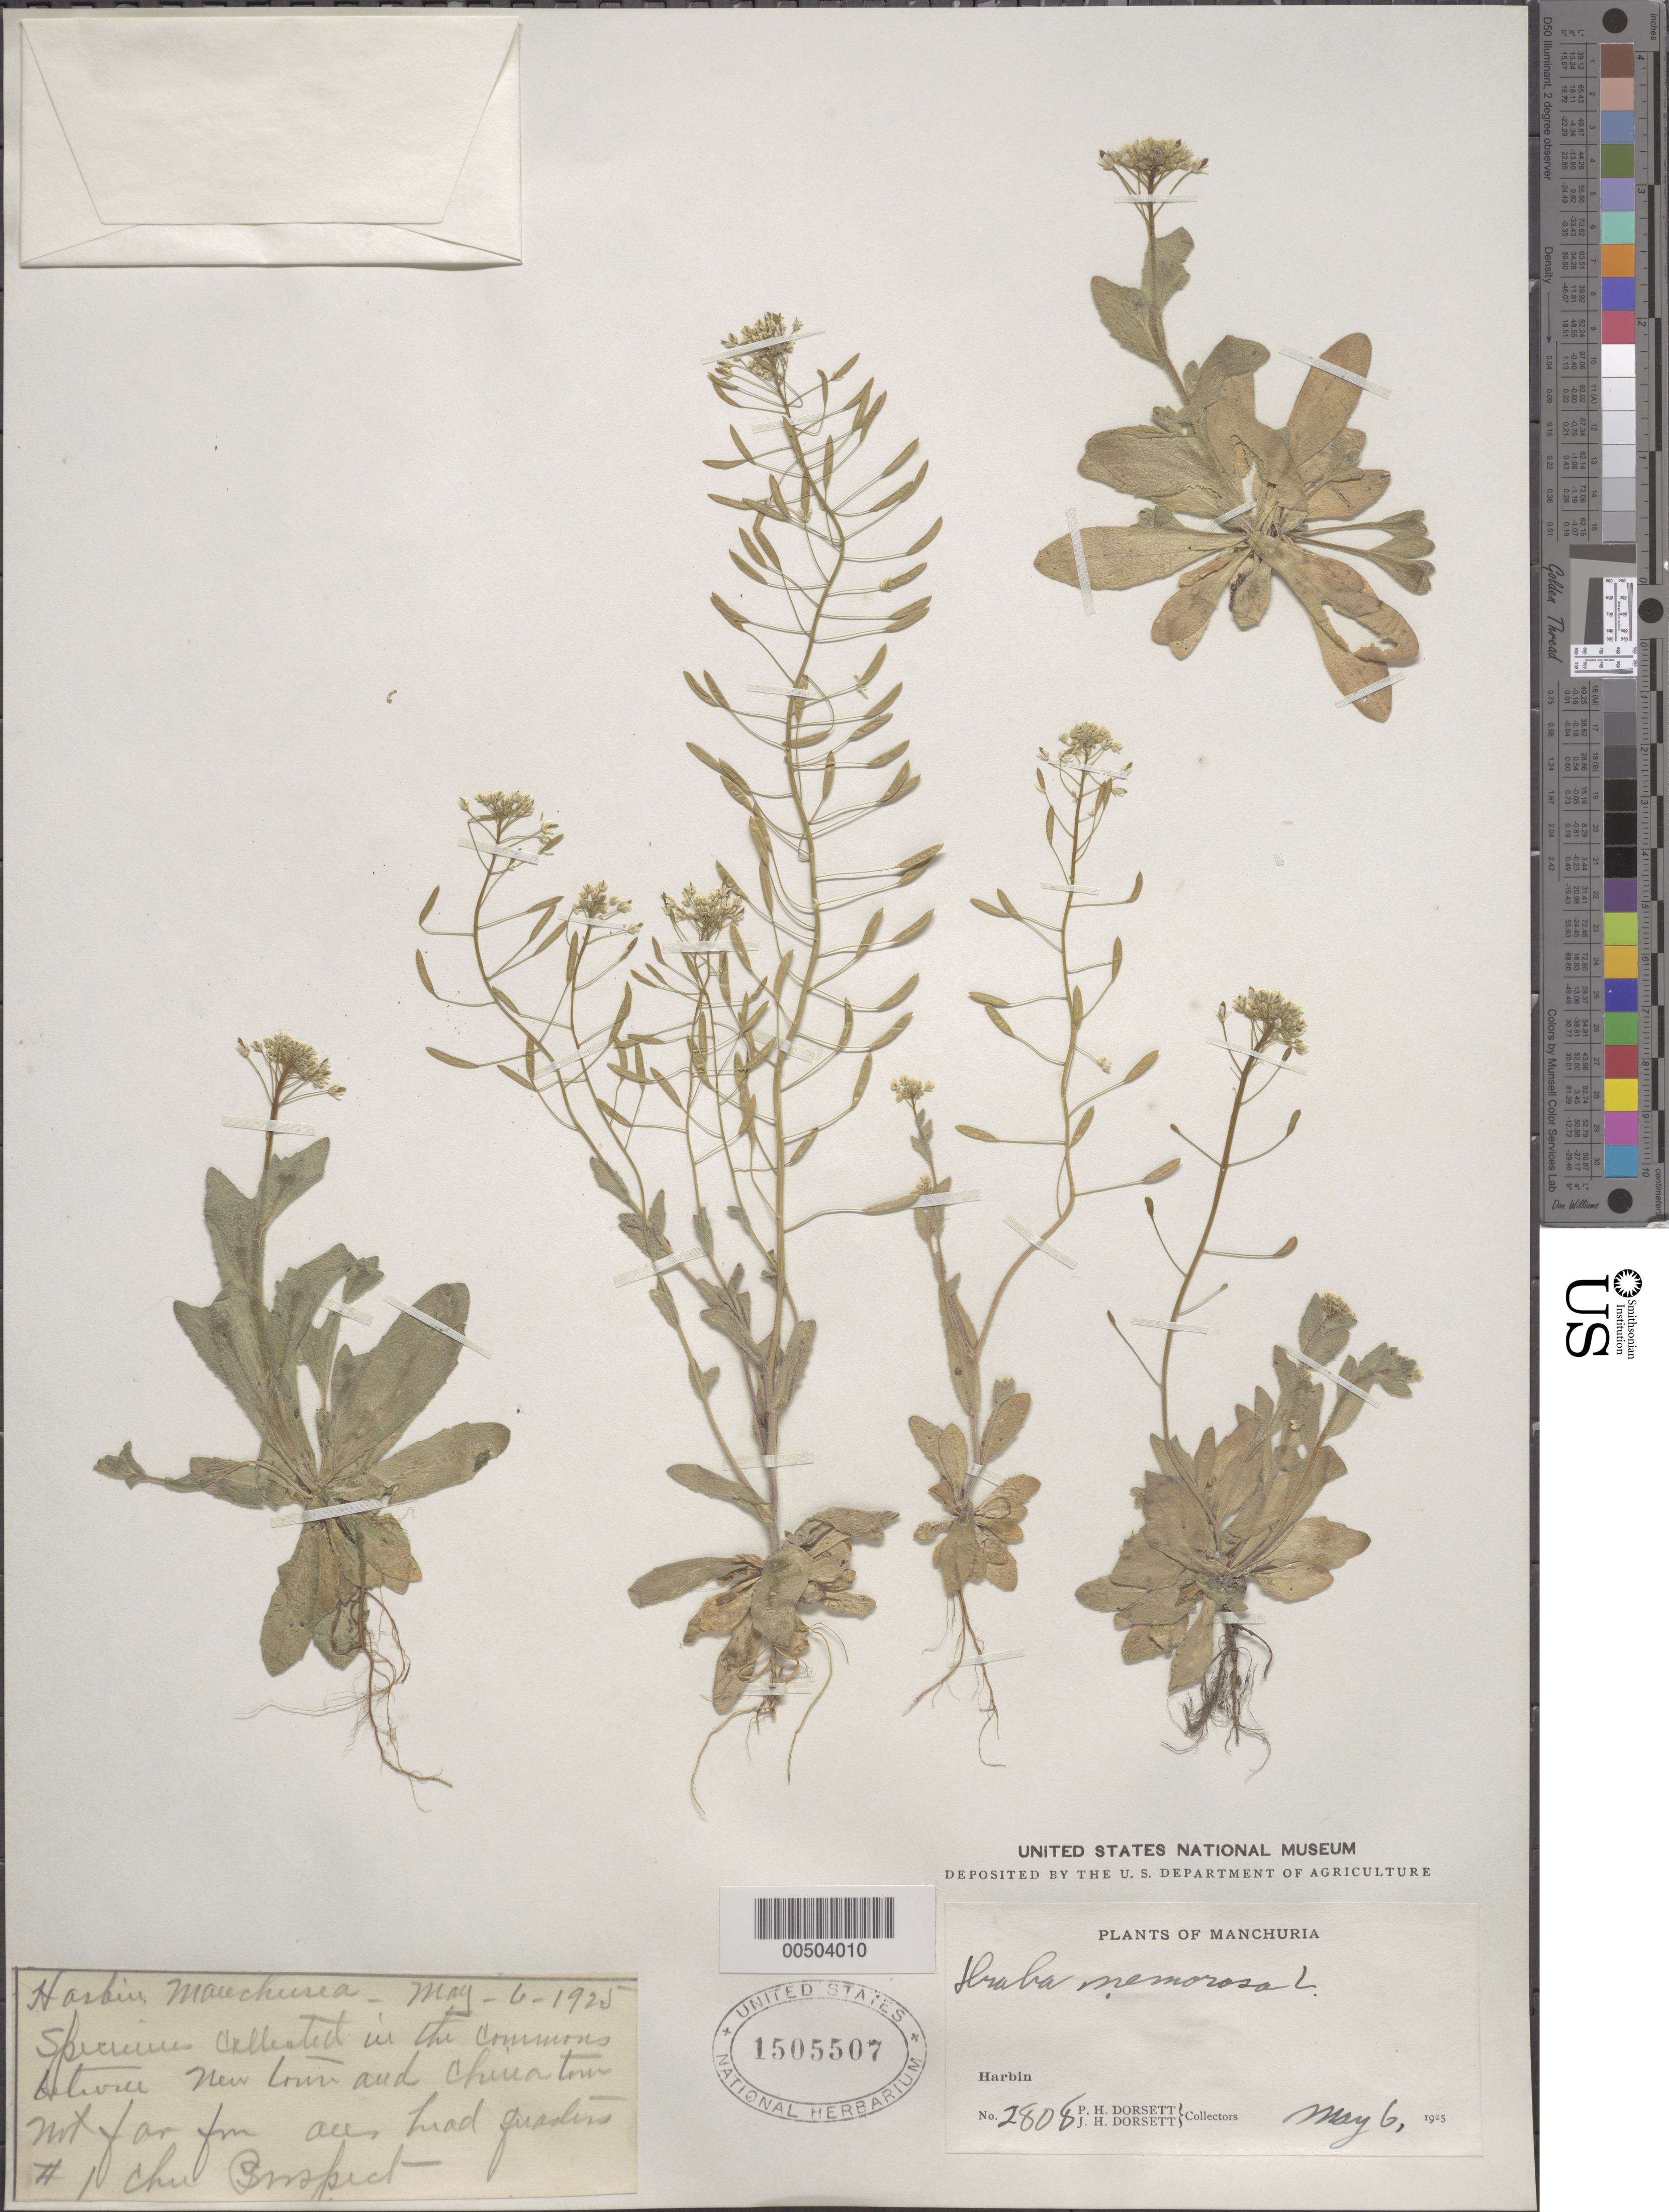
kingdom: Plantae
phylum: Tracheophyta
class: Magnoliopsida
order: Brassicales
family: Brassicaceae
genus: Draba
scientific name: Draba nemorosa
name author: L.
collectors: P. H. Dorsett & J. Dorsett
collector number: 2808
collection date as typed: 06 May 1925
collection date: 1925-05-06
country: China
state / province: Heilongjiang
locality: Harbin; Manchuria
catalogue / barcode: US 1505507